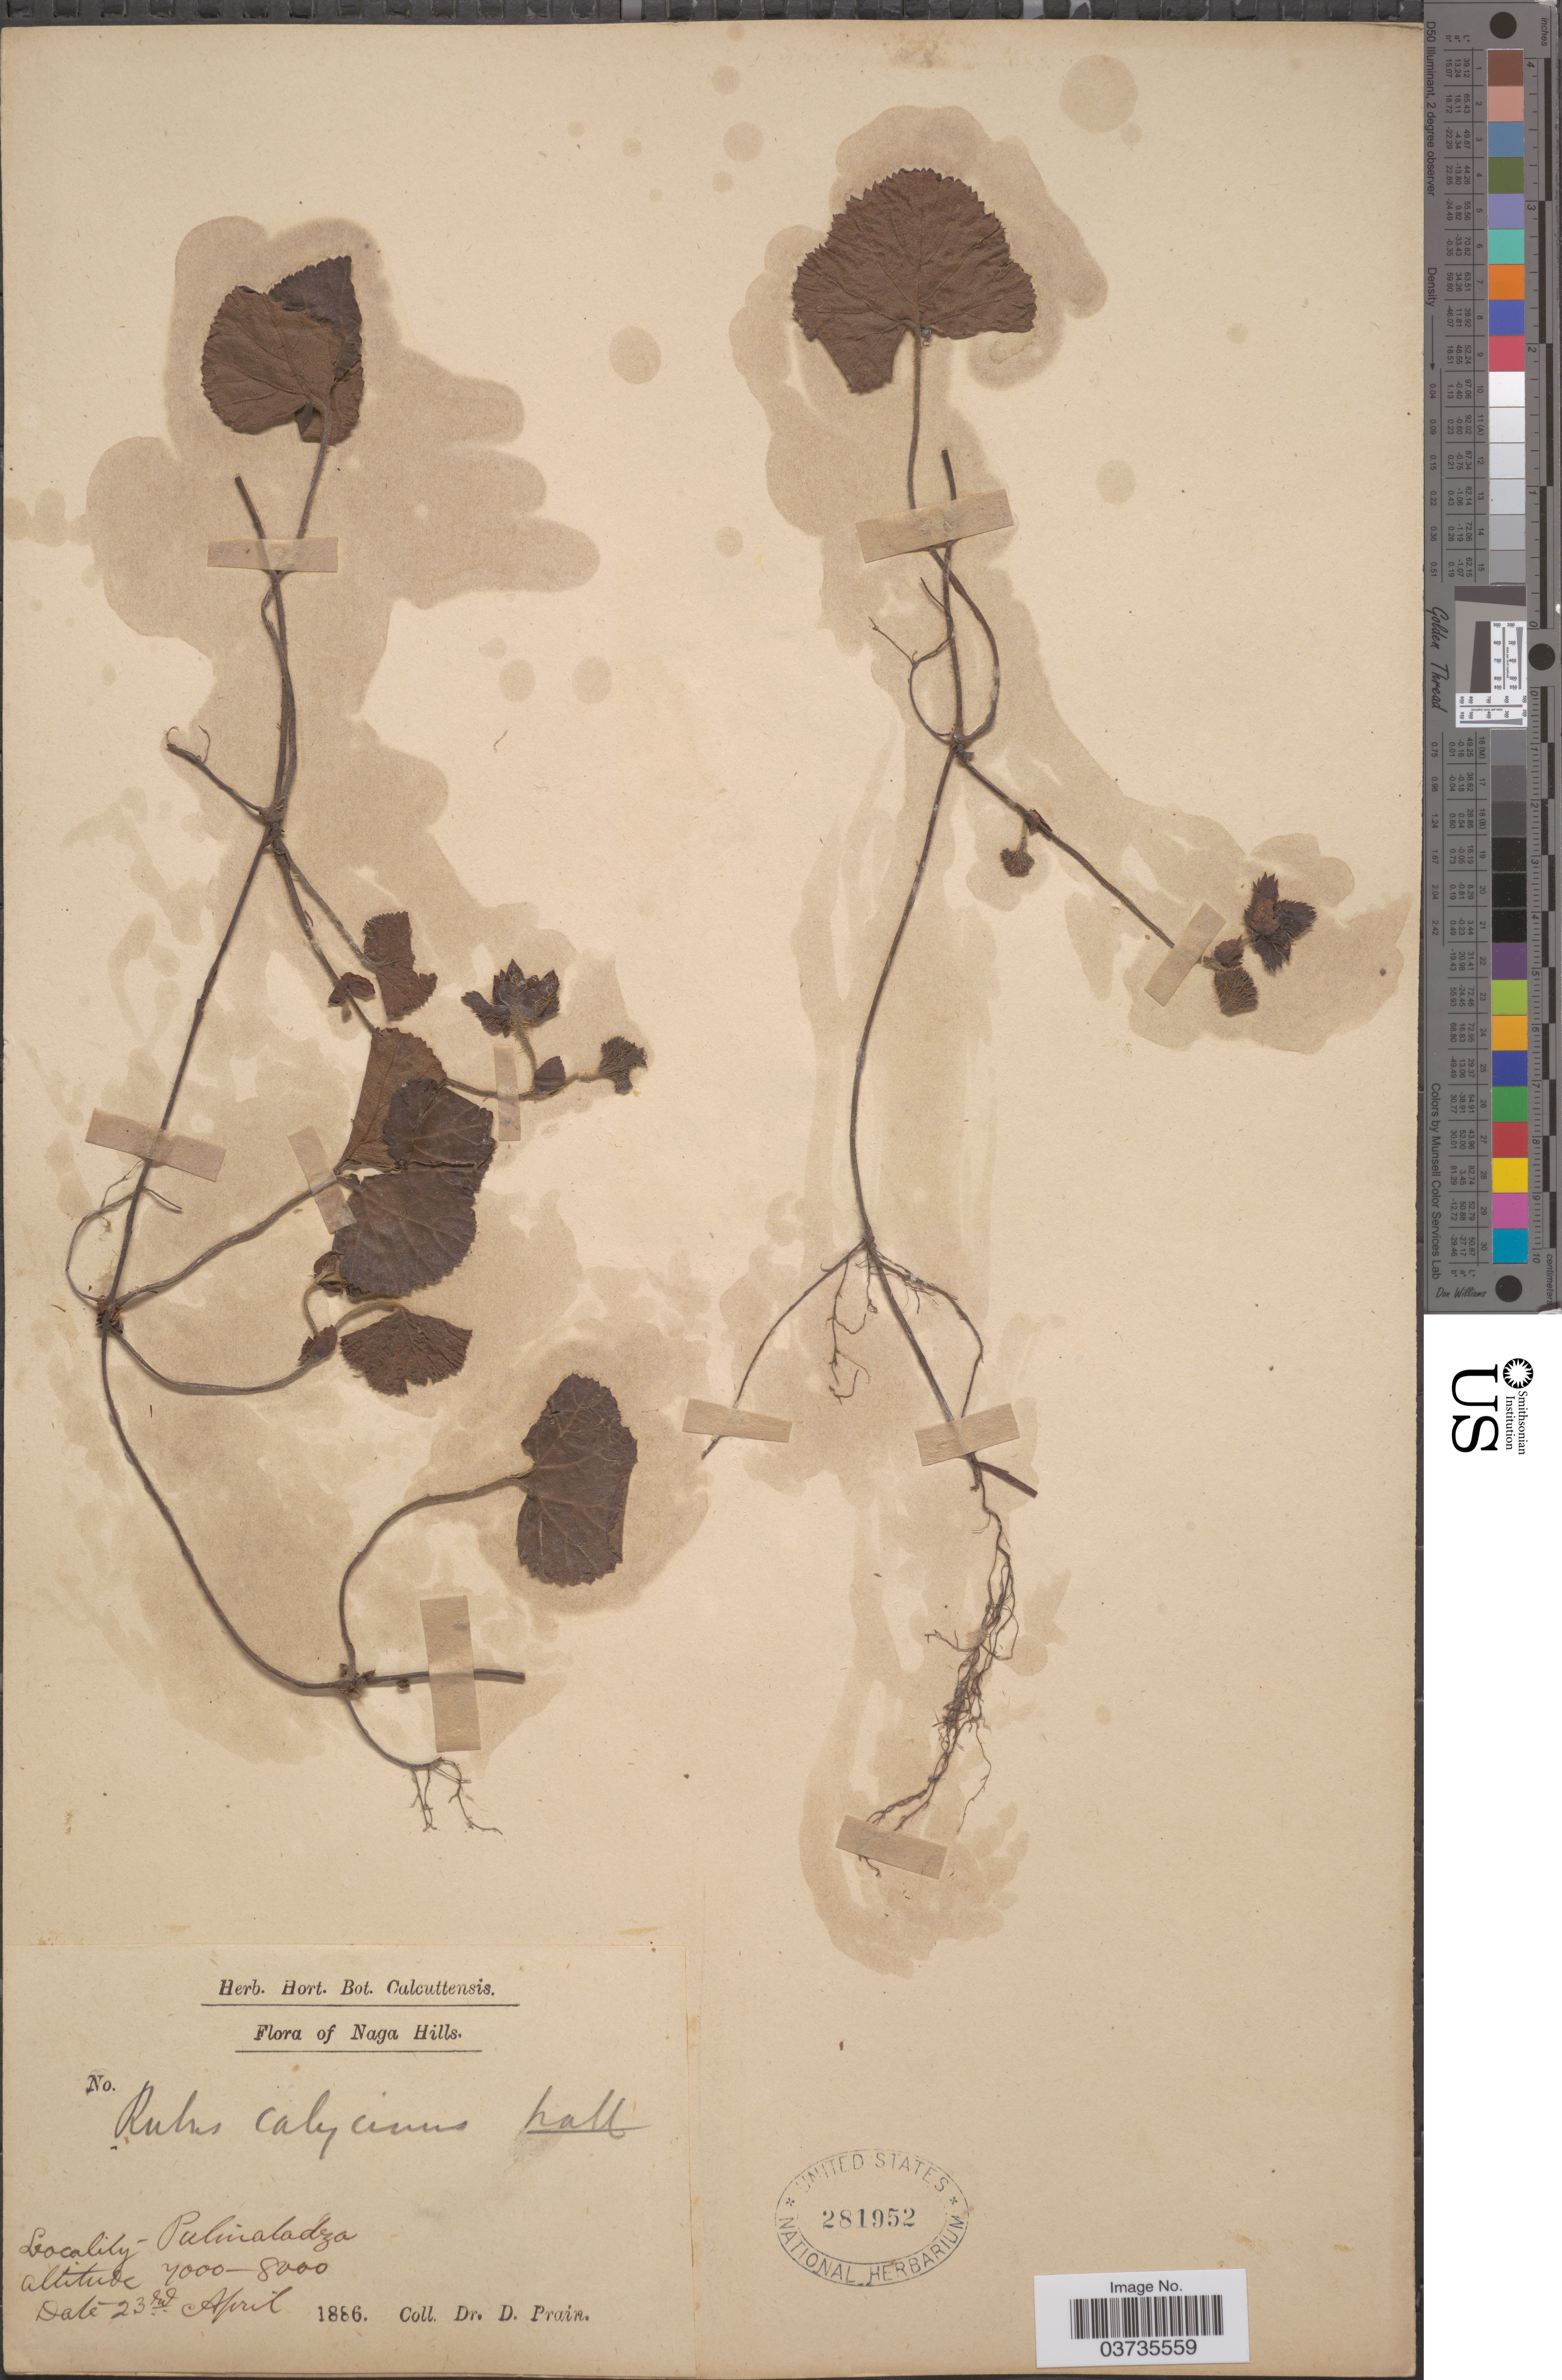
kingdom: Plantae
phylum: Tracheophyta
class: Magnoliopsida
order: Rosales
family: Rosaceae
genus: Rubus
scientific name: Rubus calycinus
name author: Wall.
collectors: D. Prain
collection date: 1886-04-23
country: India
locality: Naga Hills, Pulinabadza [interpreted].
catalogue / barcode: US 281952